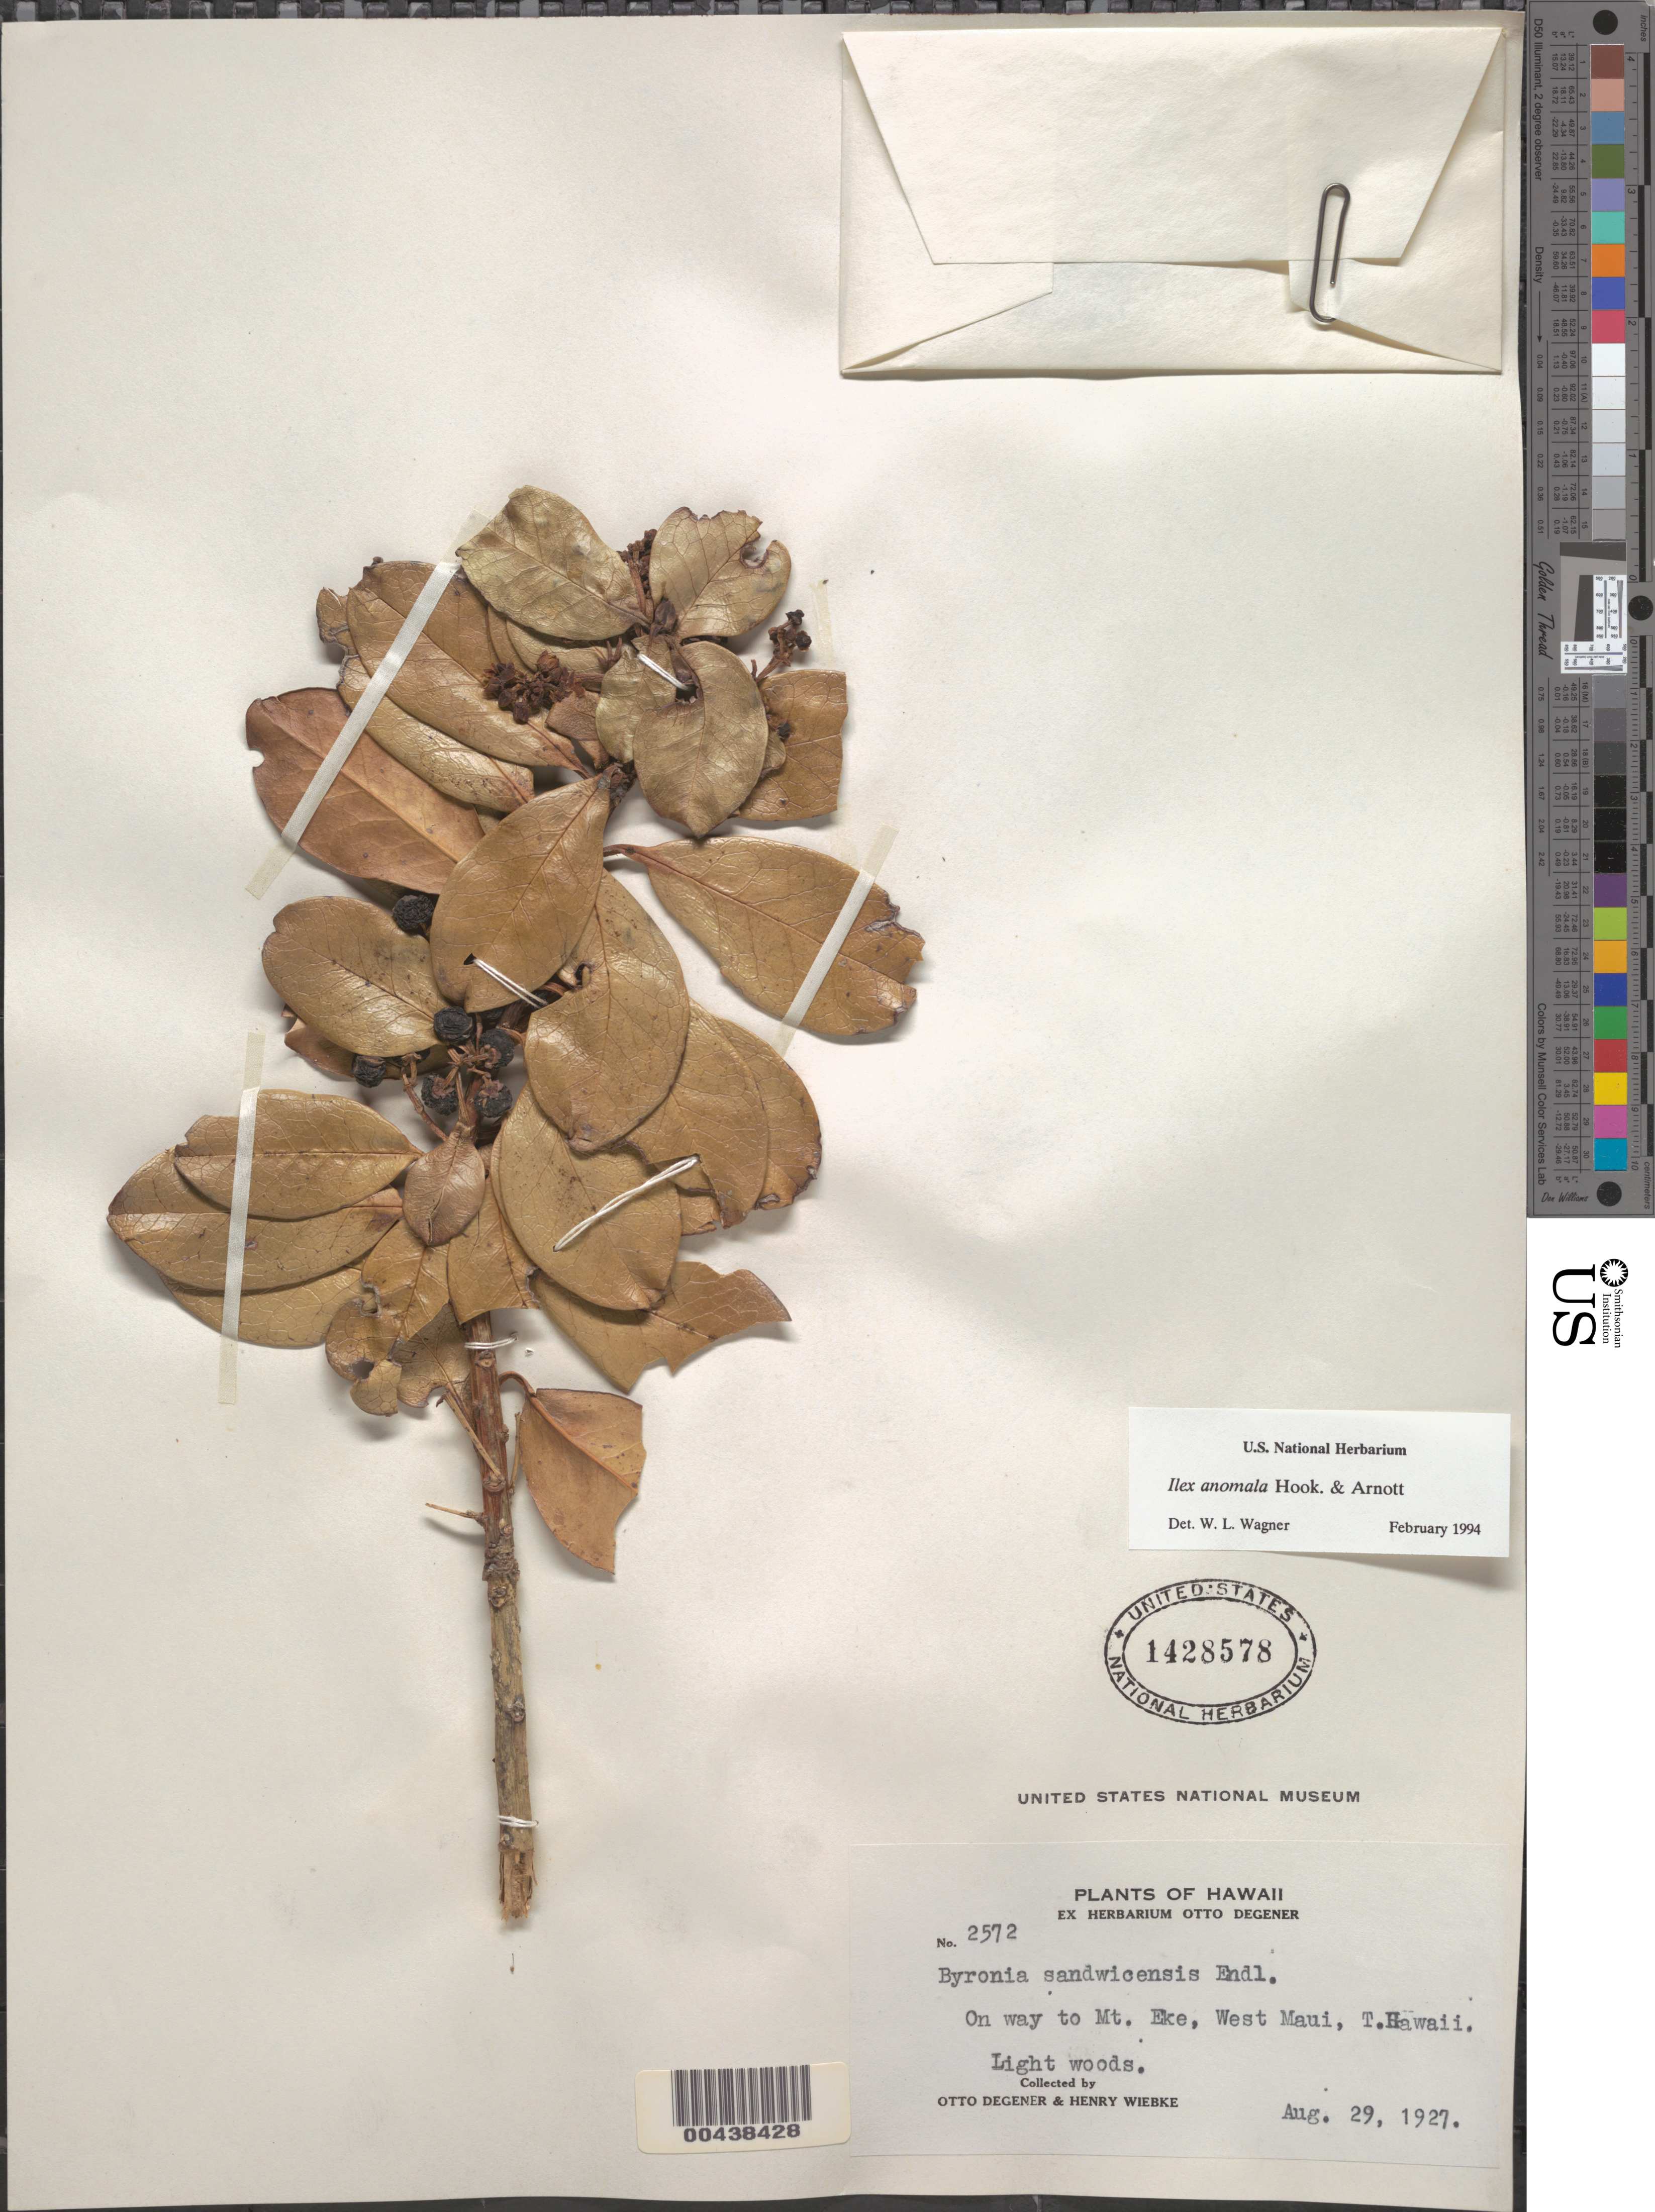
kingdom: Plantae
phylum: Tracheophyta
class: Magnoliopsida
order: Aquifoliales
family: Aquifoliaceae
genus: Ilex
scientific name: Ilex anomala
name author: Hook. & Arn.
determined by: Wagner, W. L., (BOT), Smithsonian Institution - National Museum of Natural History (UNITED STATES)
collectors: O. Degener & H. Wiebke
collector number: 2572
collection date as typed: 29 Aug 1927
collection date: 1927-08-29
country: United States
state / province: Hawaii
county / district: Maui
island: Maui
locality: on way to Mt. Eke, W Maui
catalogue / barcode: US 1428578